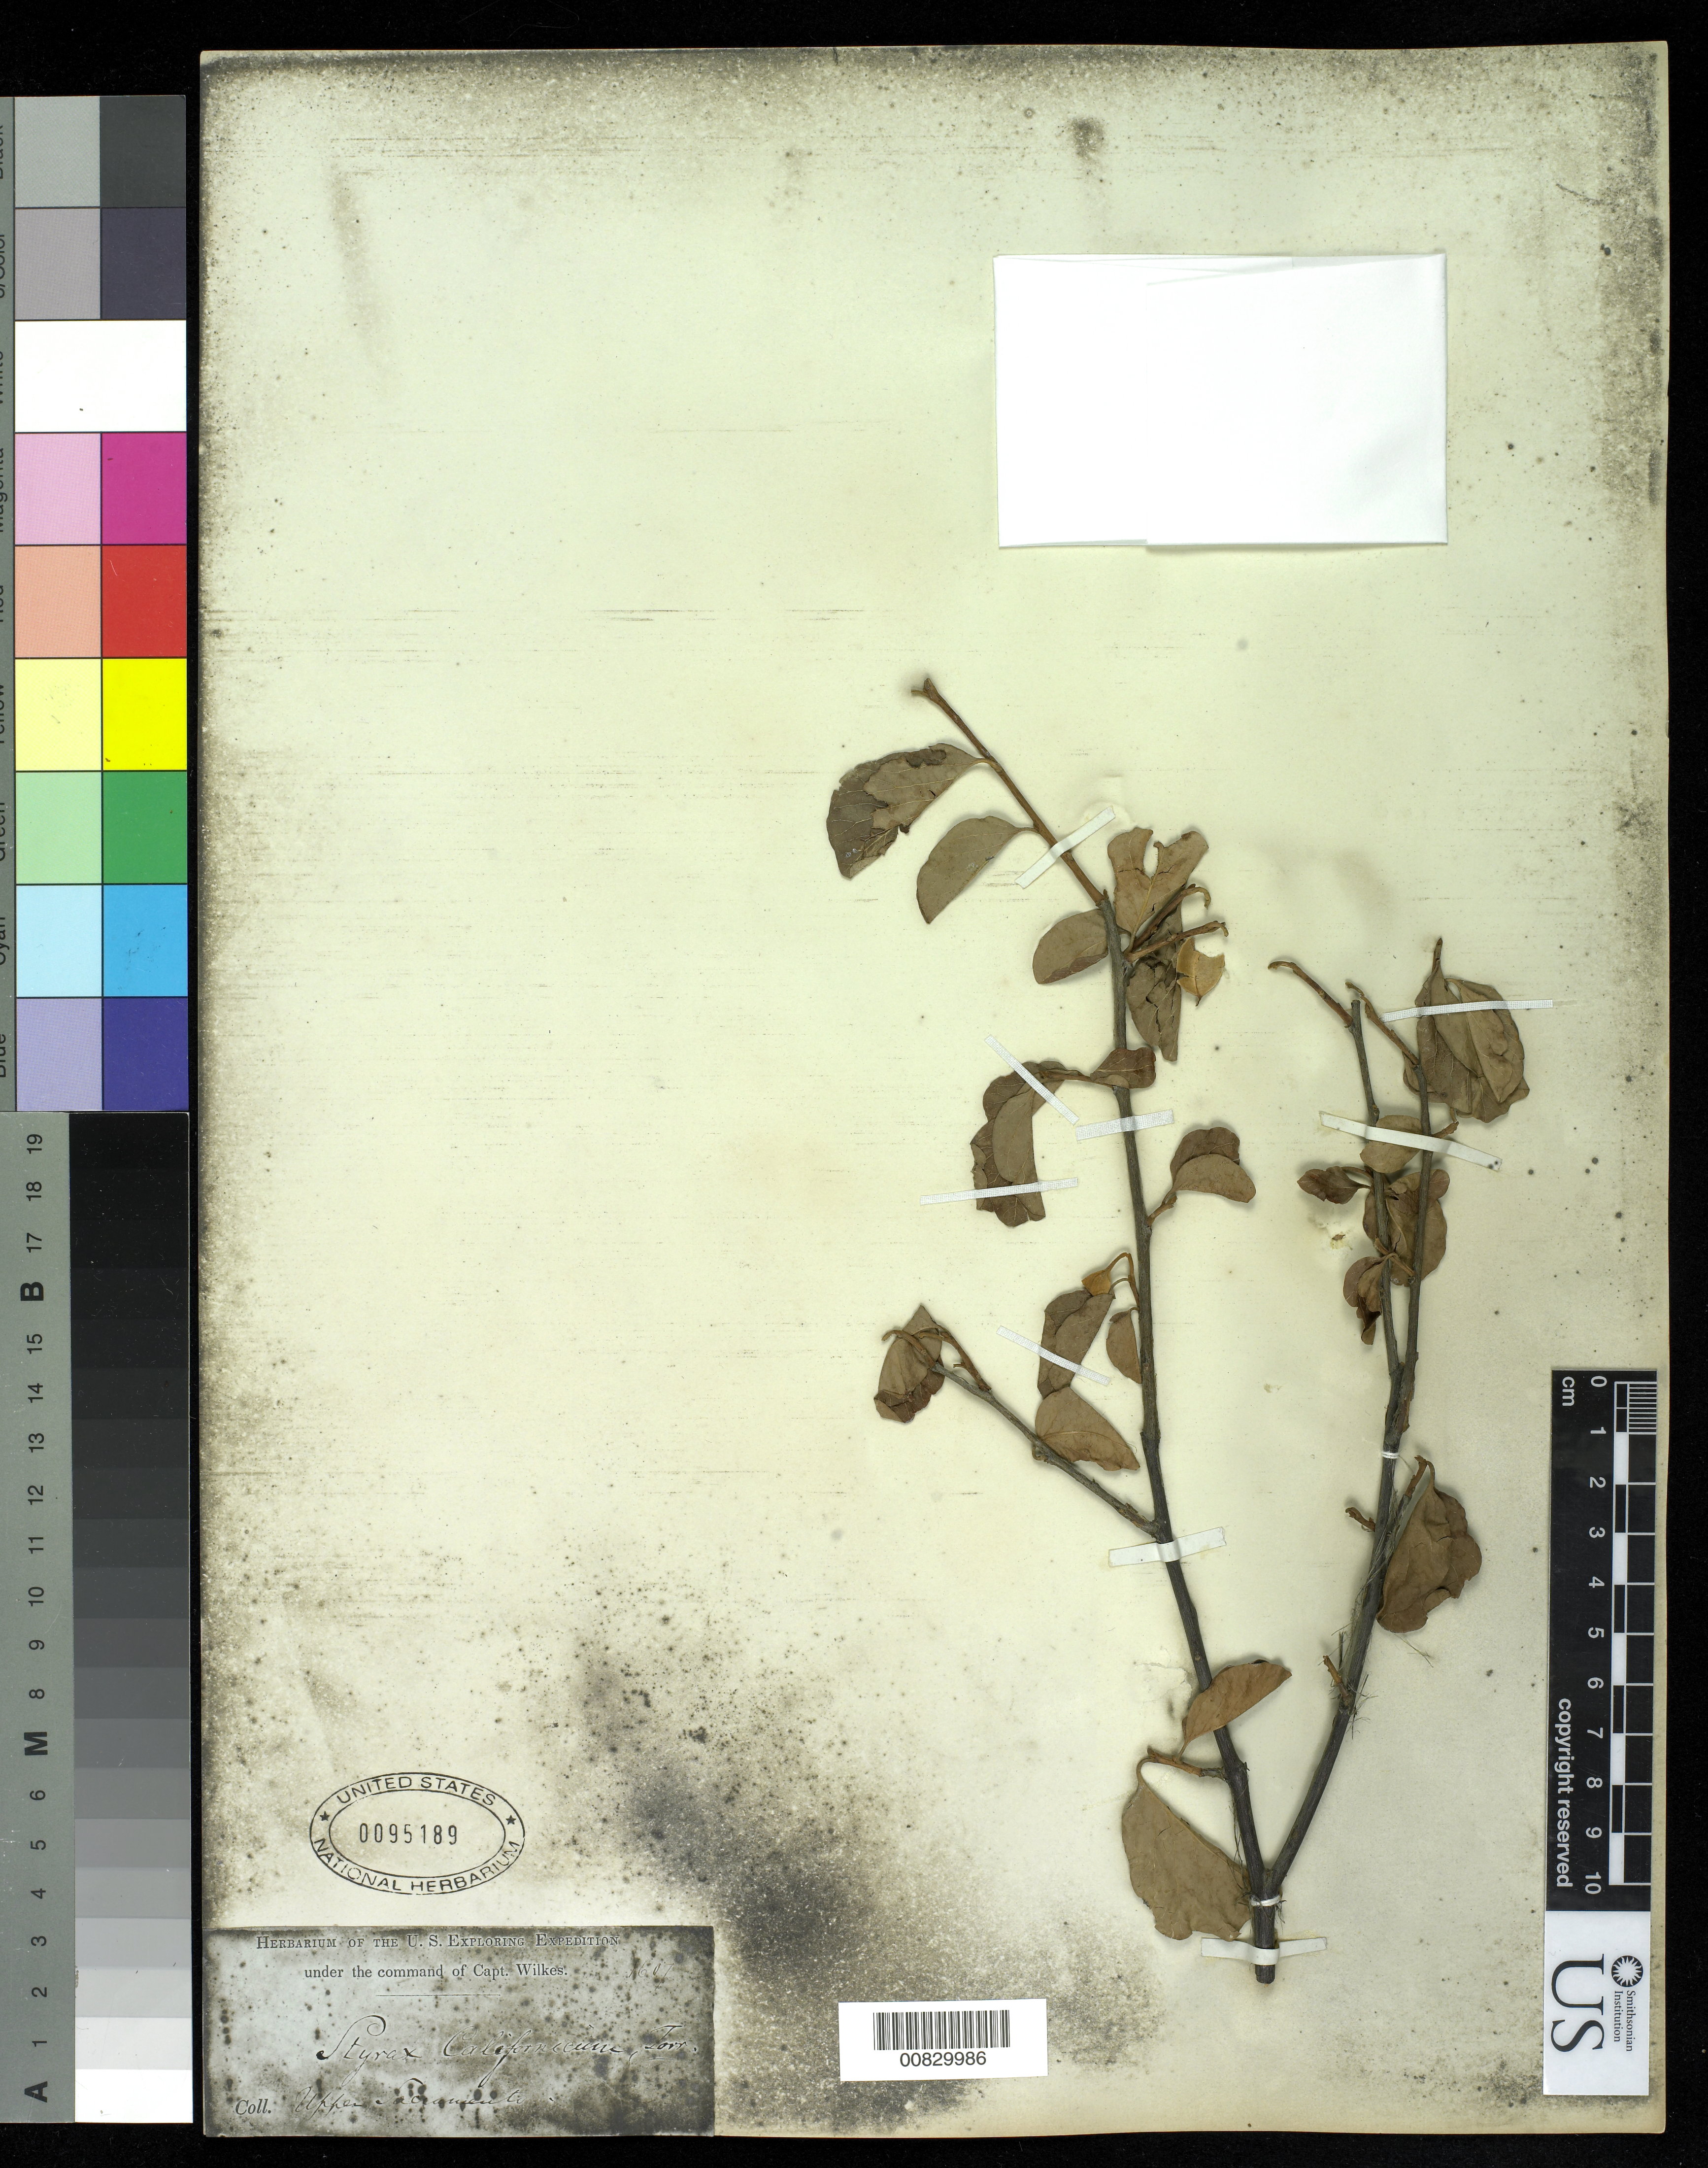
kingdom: Plantae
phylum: Tracheophyta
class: Magnoliopsida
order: Ericales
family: Styracaceae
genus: Styrax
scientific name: Styrax californicus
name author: Torr.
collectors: Wilkes Explor. Exped.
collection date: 1838/1842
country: United States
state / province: California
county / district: Sacramento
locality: Upper Sacramento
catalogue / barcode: US 95189